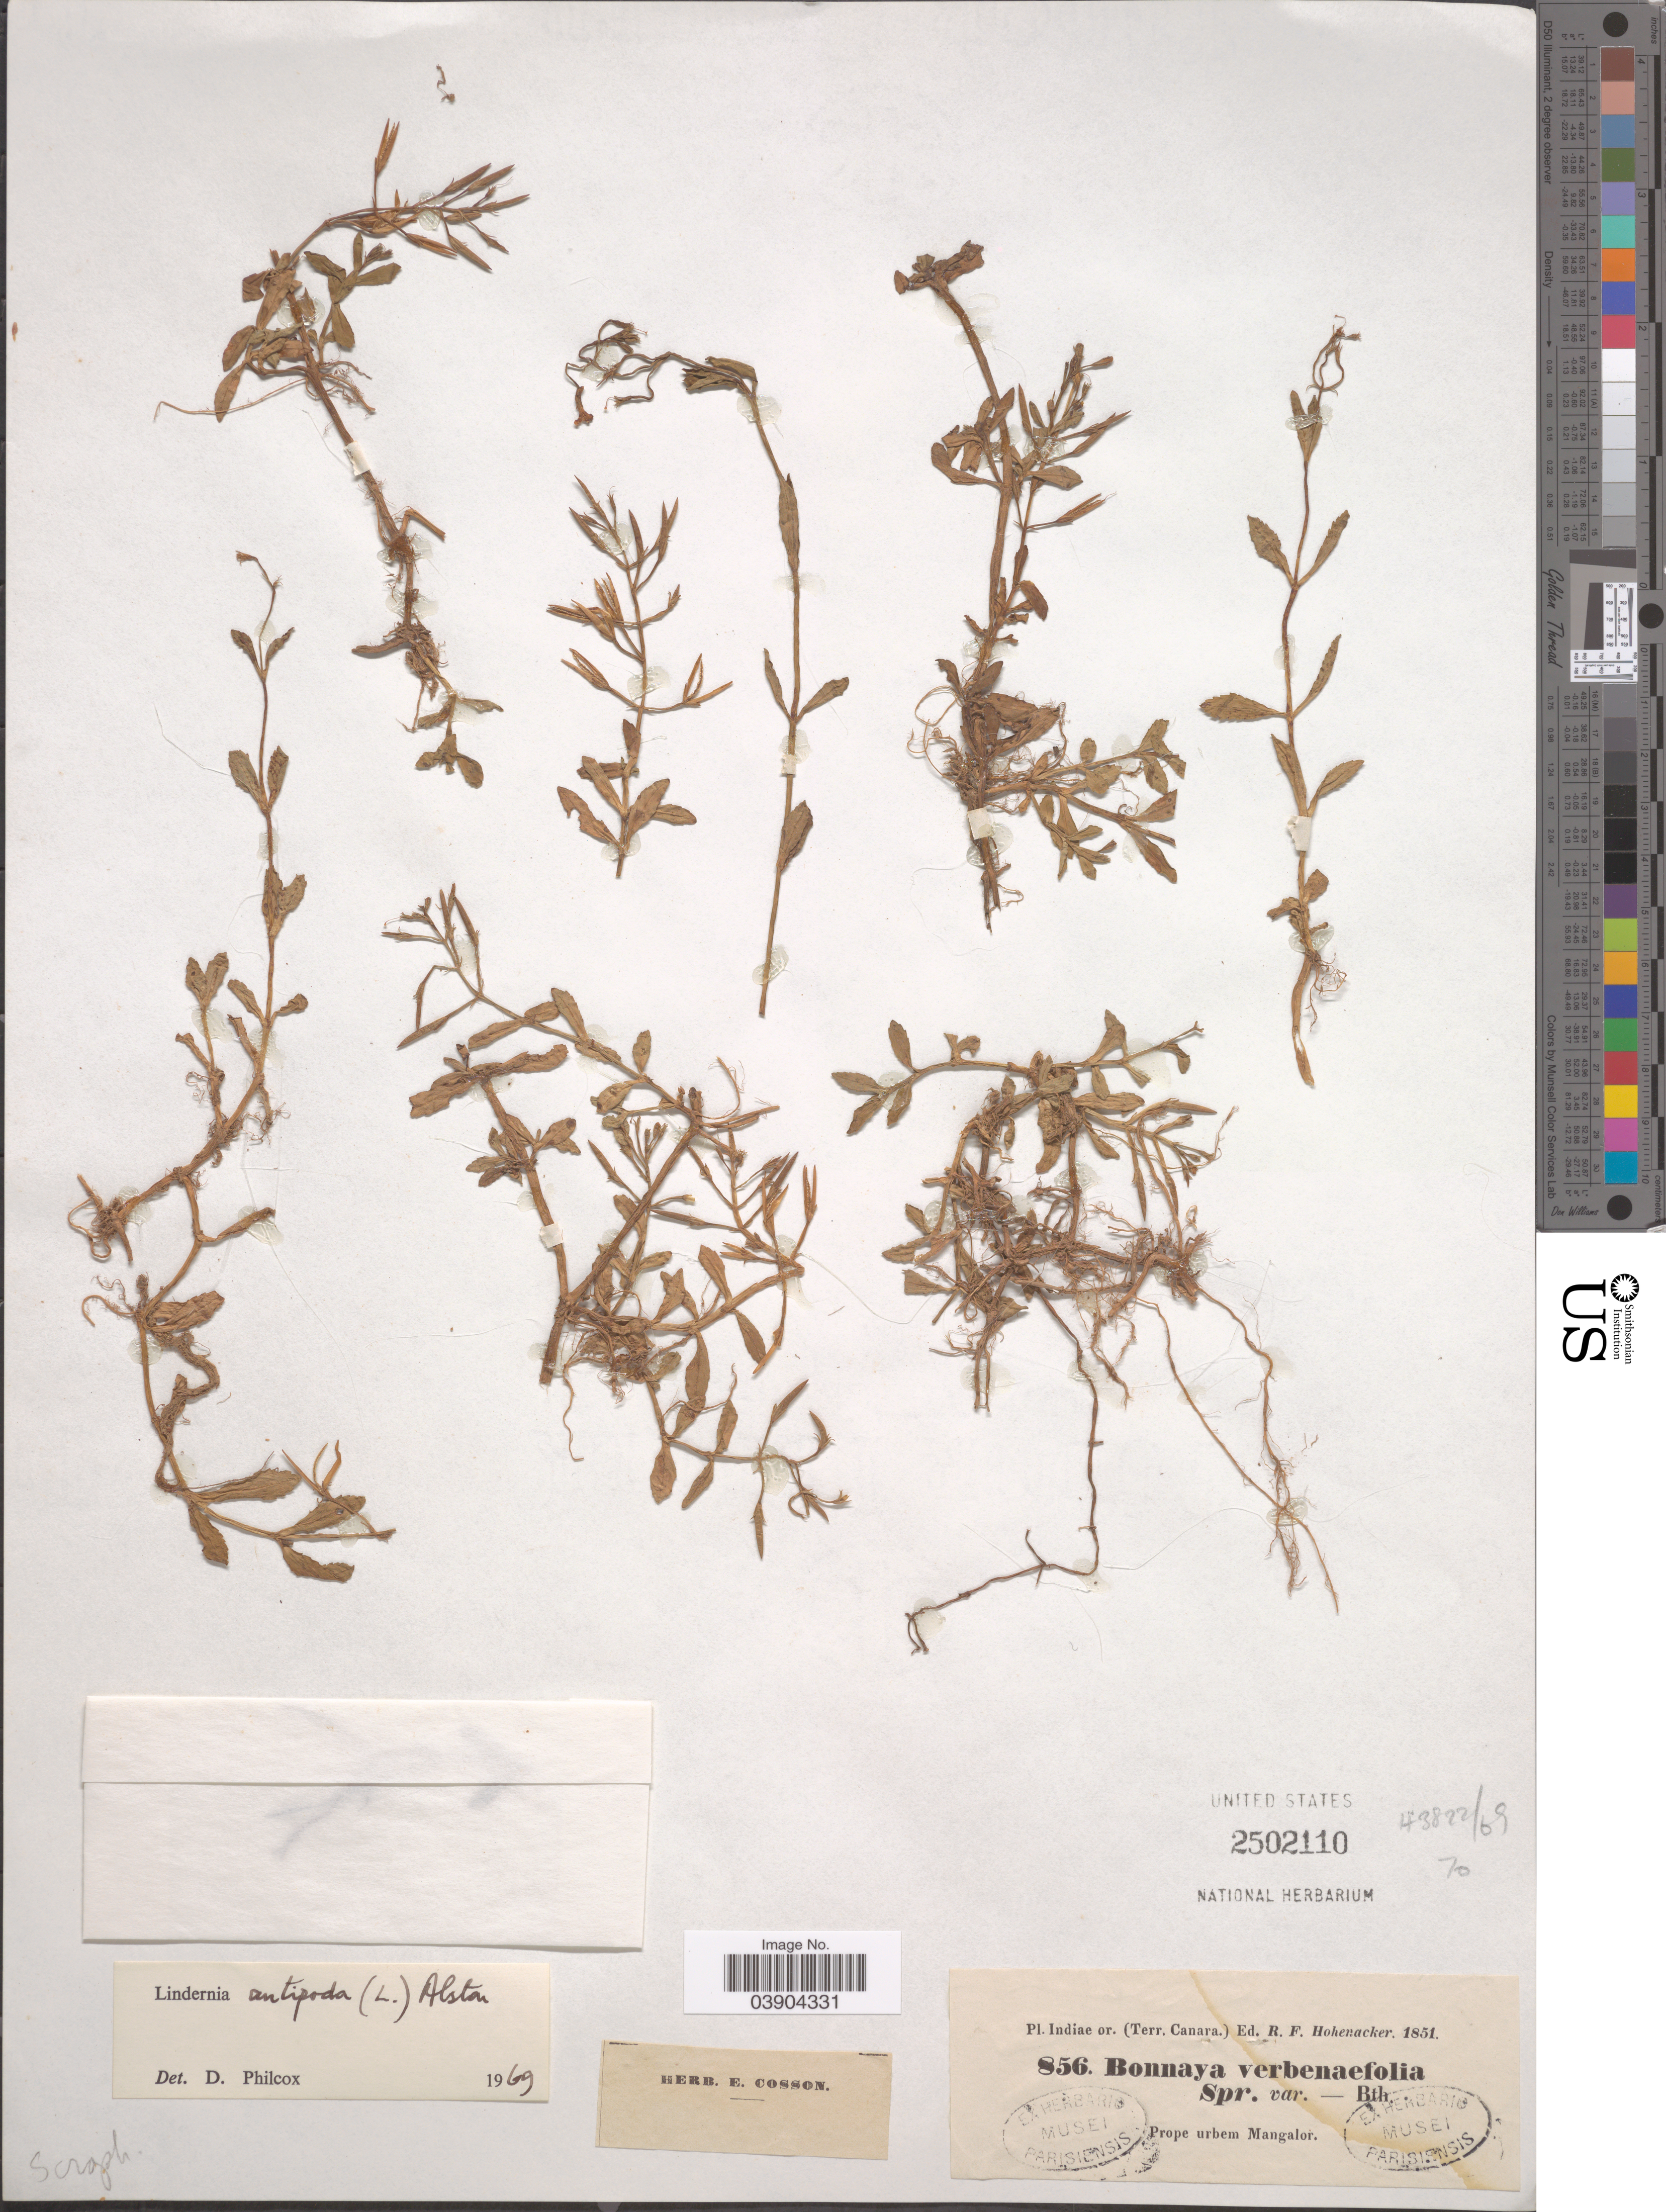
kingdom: Plantae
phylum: Tracheophyta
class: Magnoliopsida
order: Lamiales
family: Linderniaceae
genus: Lindernia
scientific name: Lindernia antipoda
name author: (L.) Alston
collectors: R. F. Hohenacker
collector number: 856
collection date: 1851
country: India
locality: Indiae or. (Terr. Canara). Prope urbem Mangalor.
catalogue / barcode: US 2502110